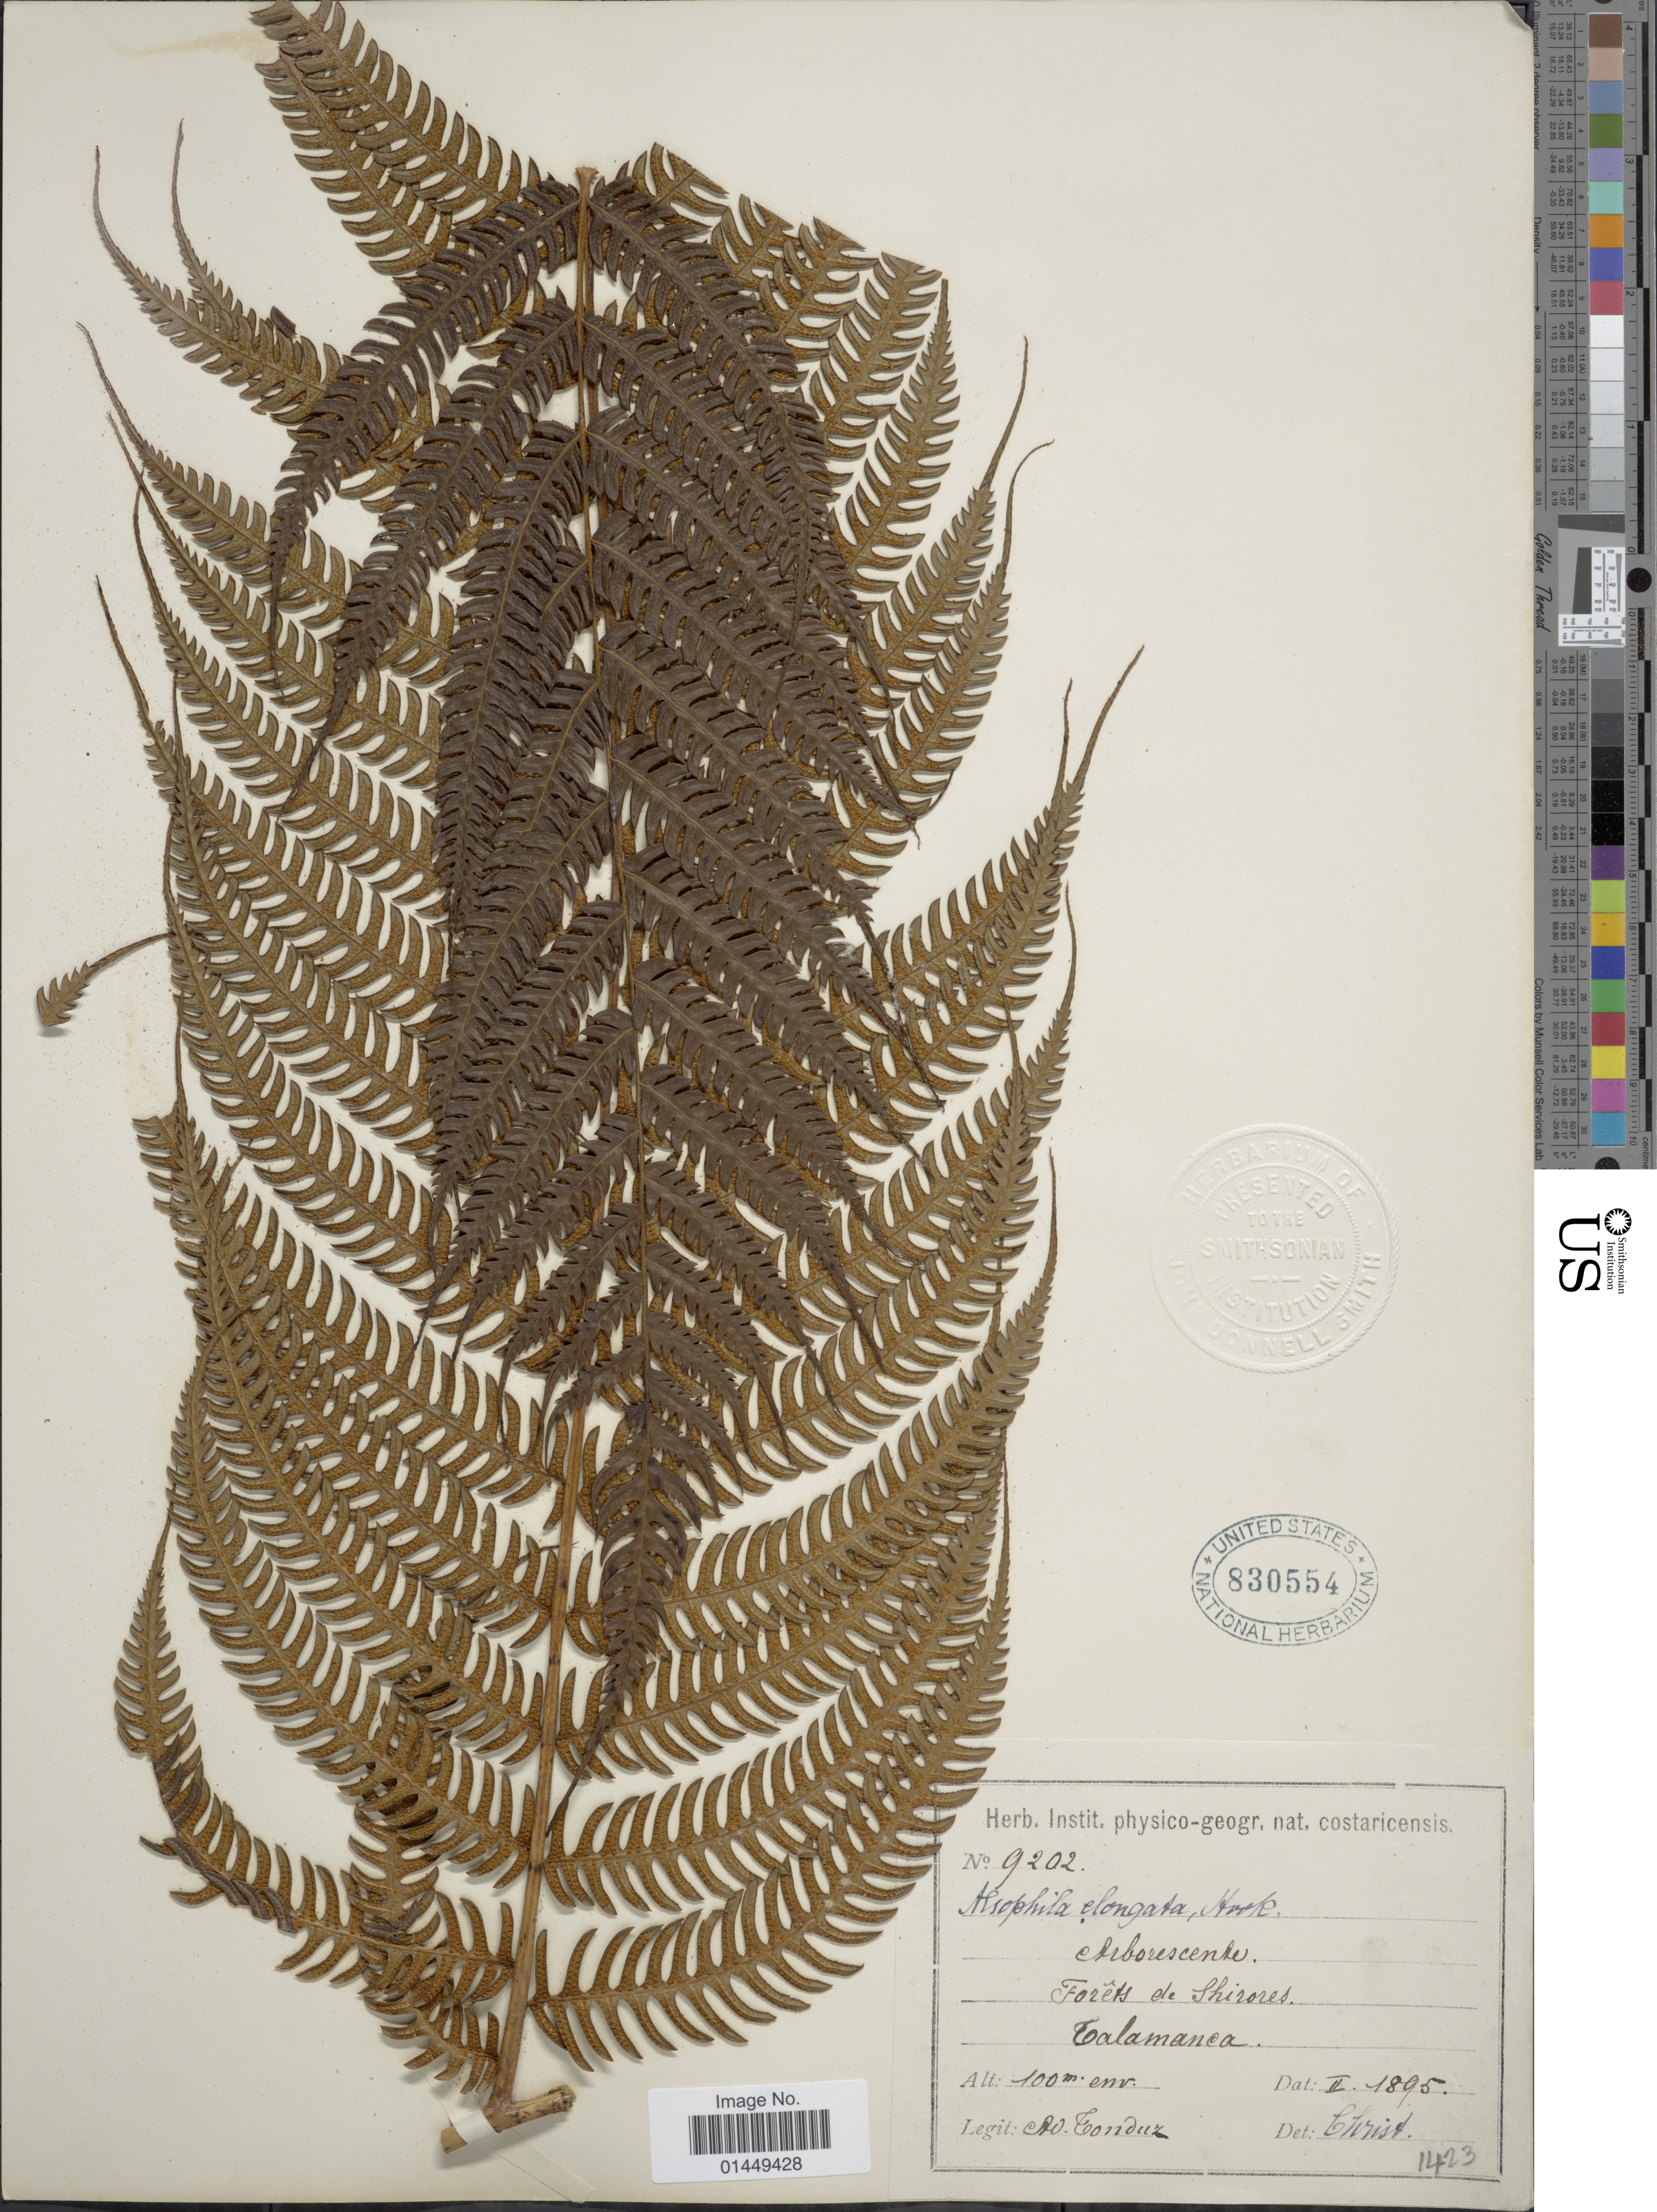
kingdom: Plantae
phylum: Tracheophyta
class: Polypodiopsida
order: Cyatheales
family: Cyatheaceae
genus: Cyathea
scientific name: Cyathea poeppigii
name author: (Hook.) Domin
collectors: A. Tonduz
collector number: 9202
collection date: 1895-02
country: Costa Rica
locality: Forêts de Shirores. Talamanca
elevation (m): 100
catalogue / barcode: US 830554